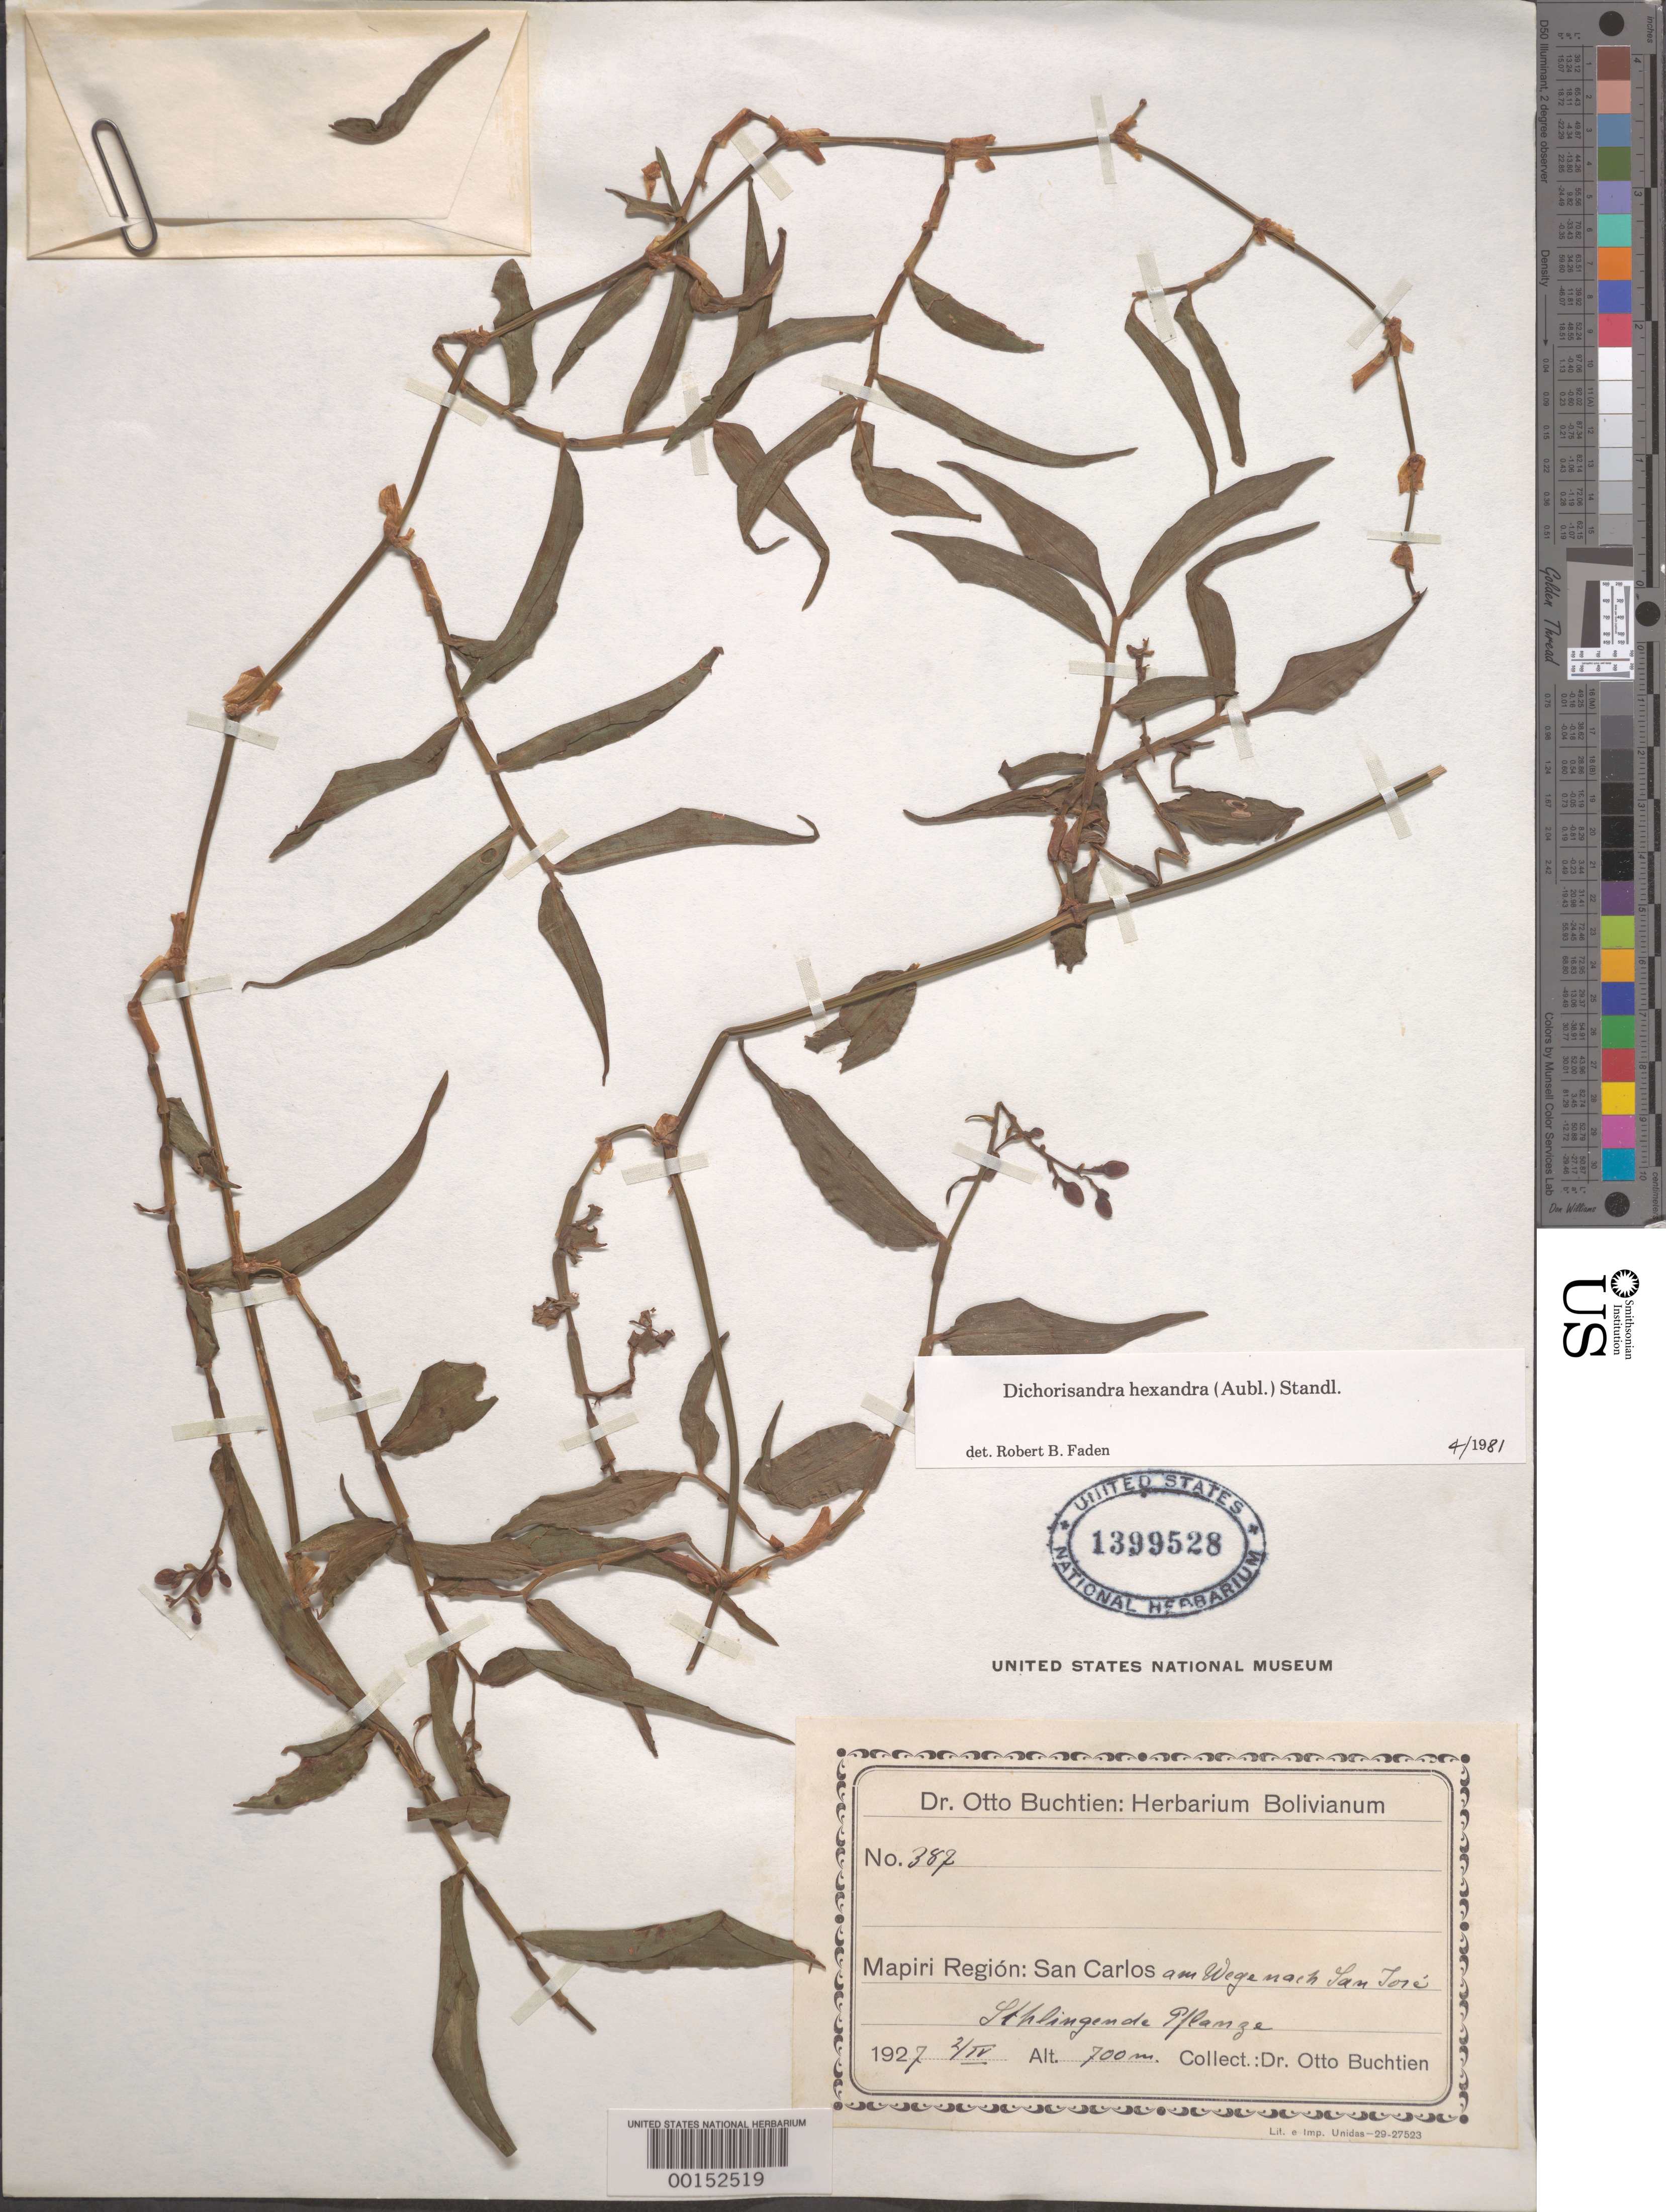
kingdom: Plantae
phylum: Tracheophyta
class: Liliopsida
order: Commelinales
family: Commelinaceae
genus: Dichorisandra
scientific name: Dichorisandra hexandra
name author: (Aubl.) Standl.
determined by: Faden, Robert B., (US), Smithsonian Institution - National Museum of Natural History (UNITED STATES)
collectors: O. Buchtien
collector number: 387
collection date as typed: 02 Apr 1927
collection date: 1927-04-02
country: Bolivia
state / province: La Paz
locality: San Carlos; Mapiri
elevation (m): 700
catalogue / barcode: US 1399528